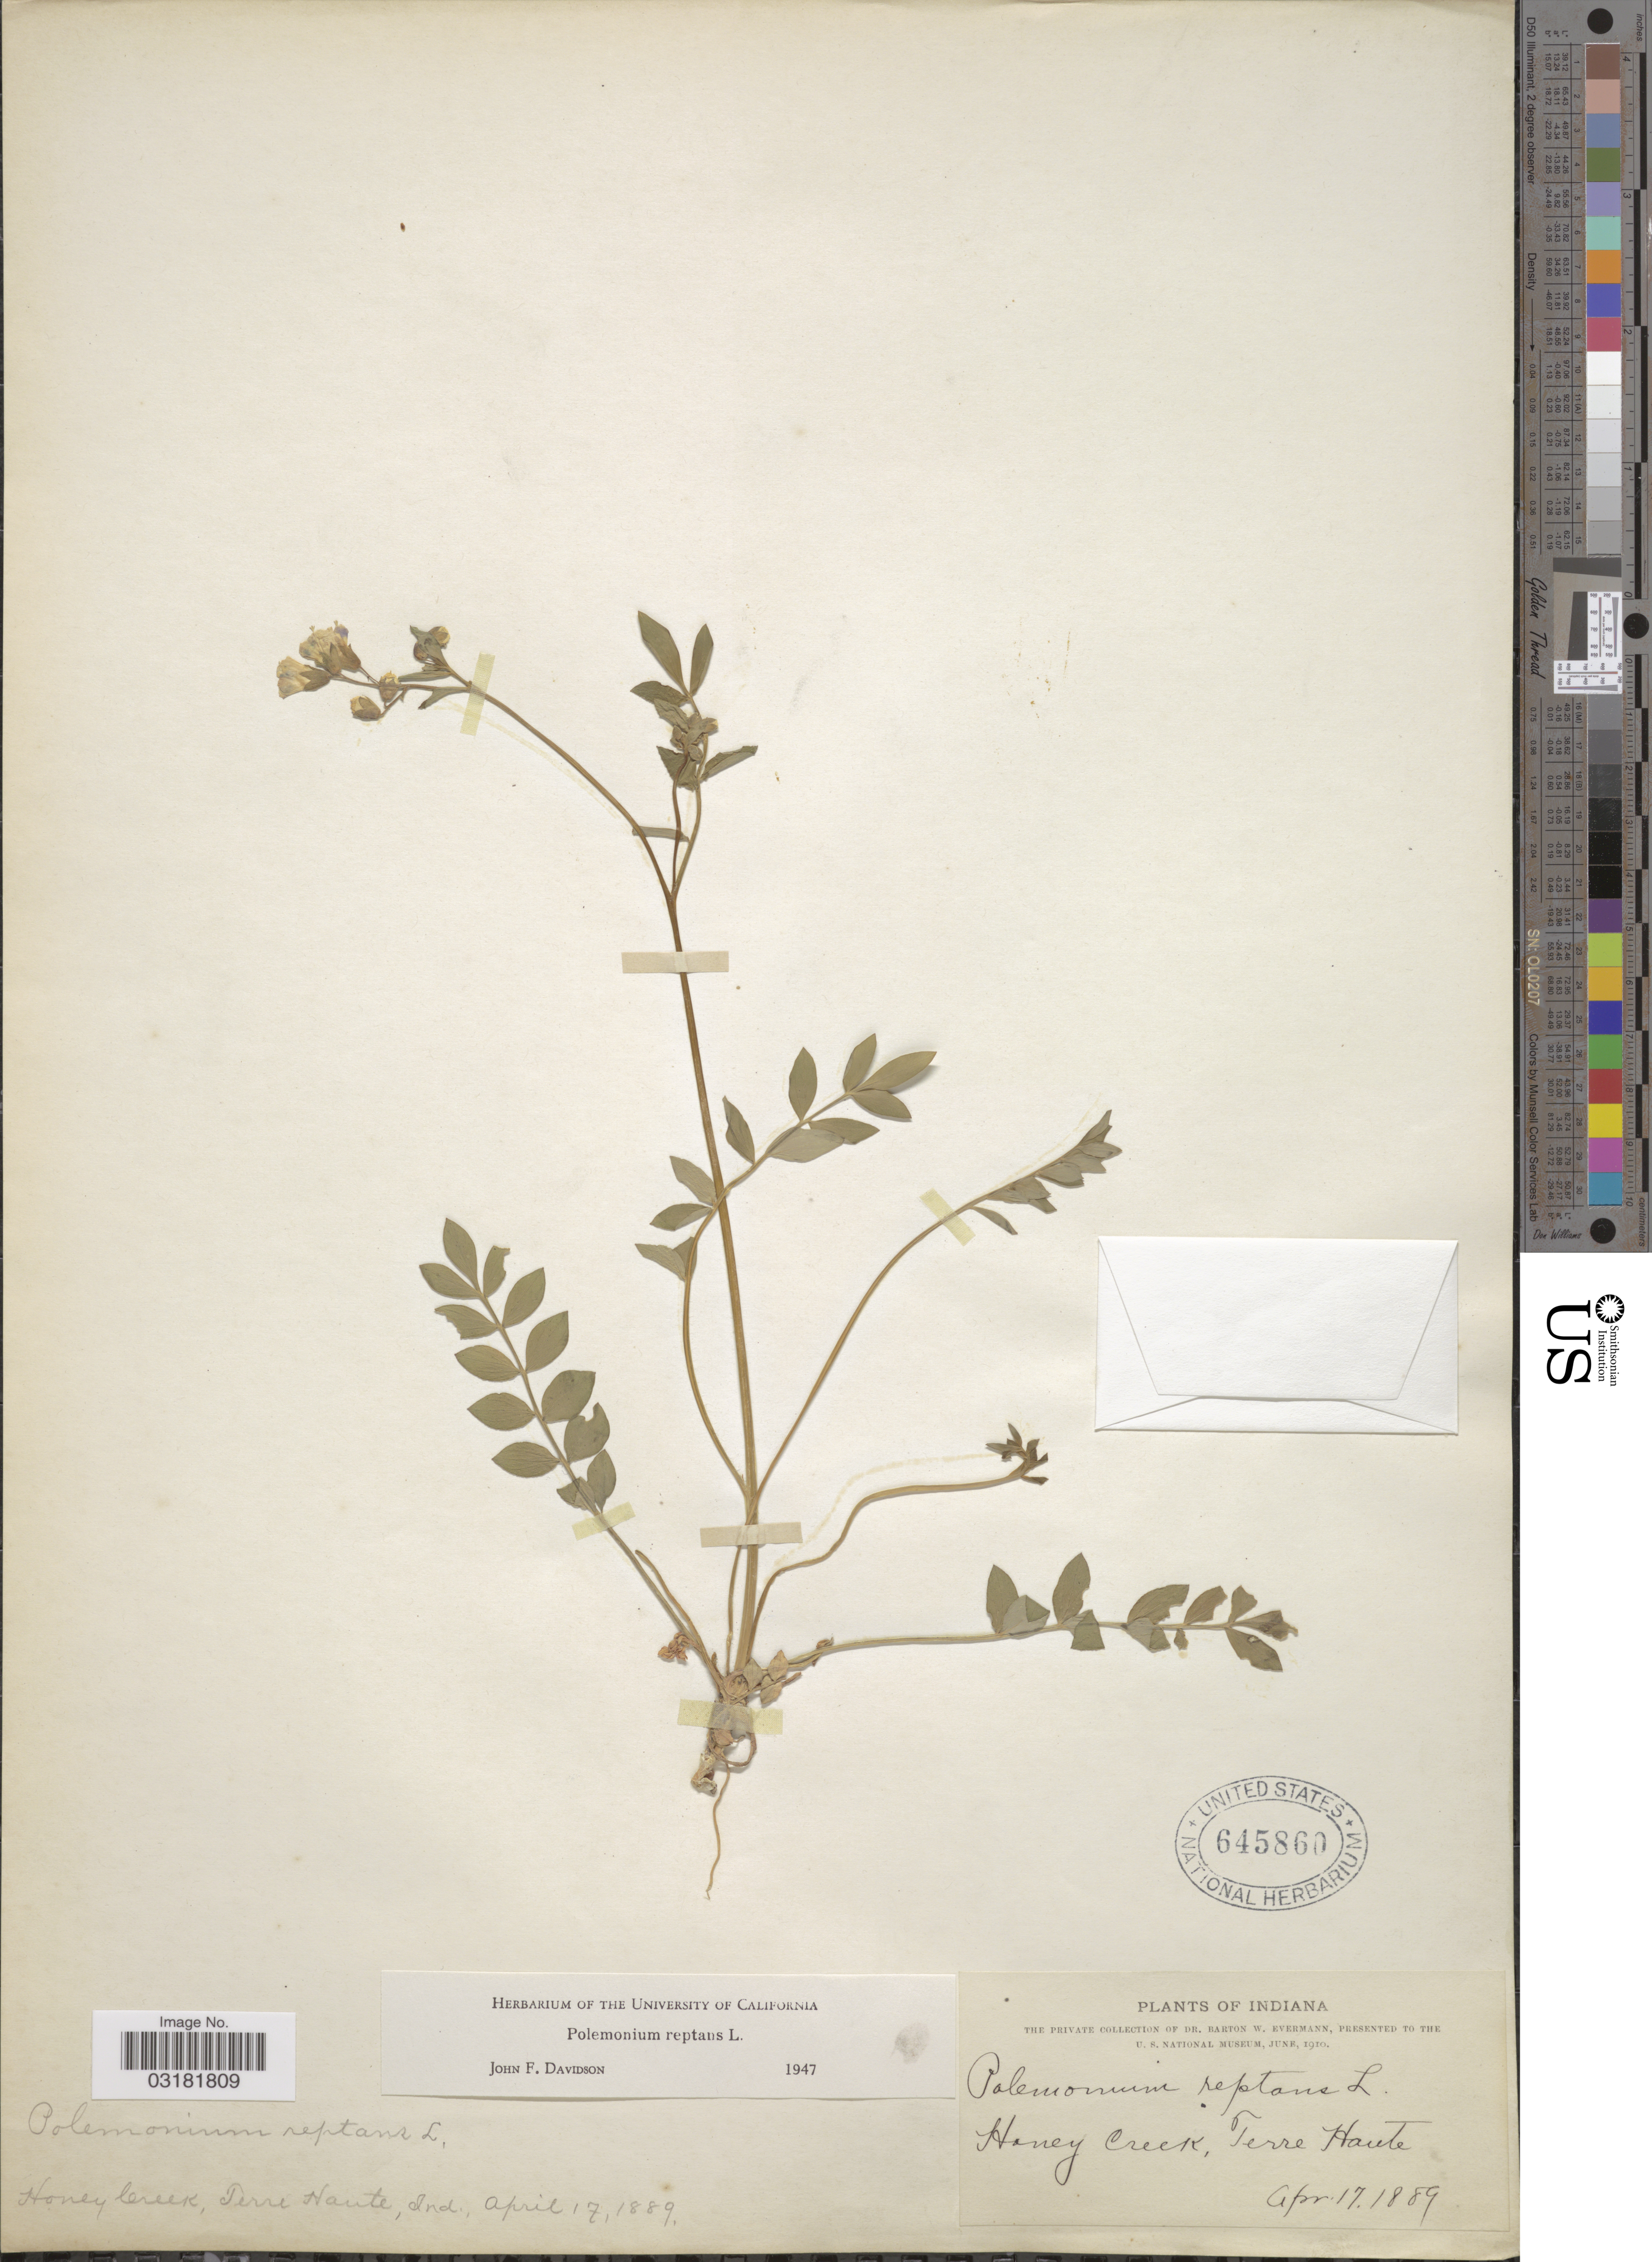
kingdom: Plantae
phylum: Tracheophyta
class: Magnoliopsida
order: Ericales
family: Polemoniaceae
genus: Polemonium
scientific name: Polemonium reptans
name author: L.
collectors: B. W. Evermann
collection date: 1889-04-17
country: United States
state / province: Indiana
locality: Honey Creek, Terre Haute.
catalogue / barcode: US 645860